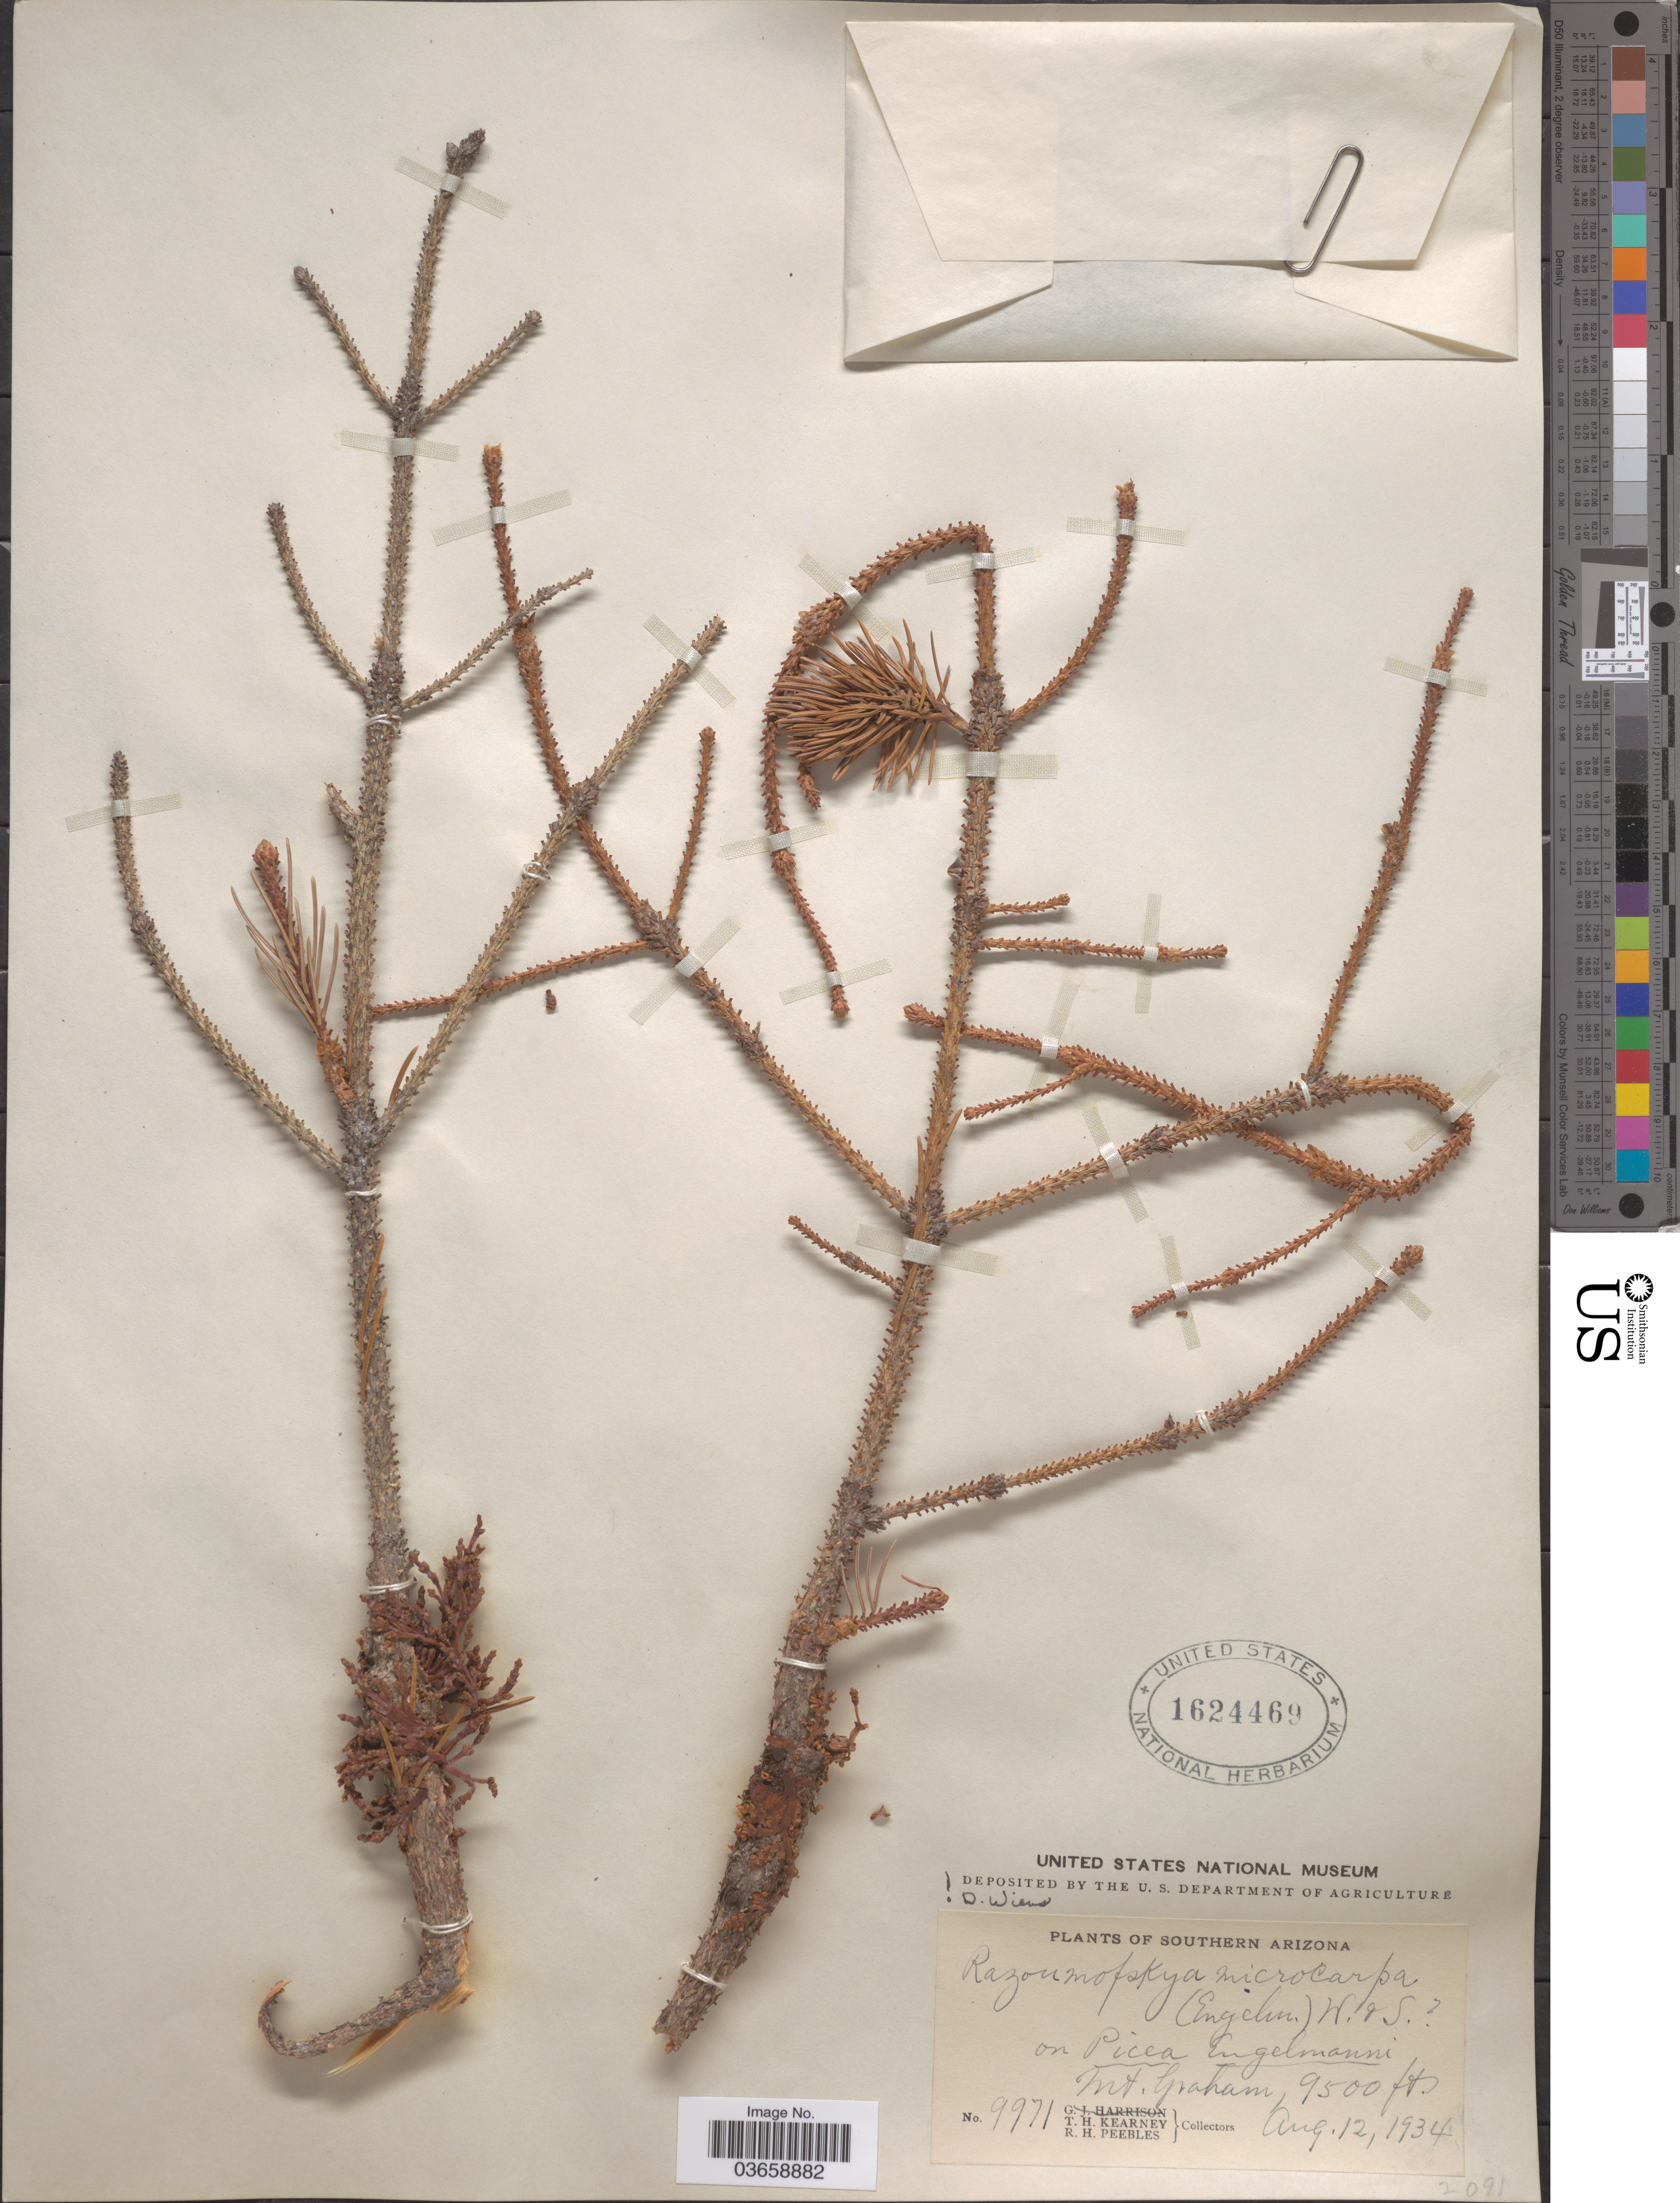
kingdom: Plantae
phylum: Tracheophyta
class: Magnoliopsida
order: Santalales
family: Viscaceae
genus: Arceuthobium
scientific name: Arceuthobium campylopodum f. microcarpum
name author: (Engelm.) L.S. Gill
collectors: T. H. Kearney & R. H. Peebles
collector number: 9971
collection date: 1934-08-12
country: United States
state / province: Arizona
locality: Southern Arizona. Mt. Graham.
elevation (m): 2896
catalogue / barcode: US 1624469